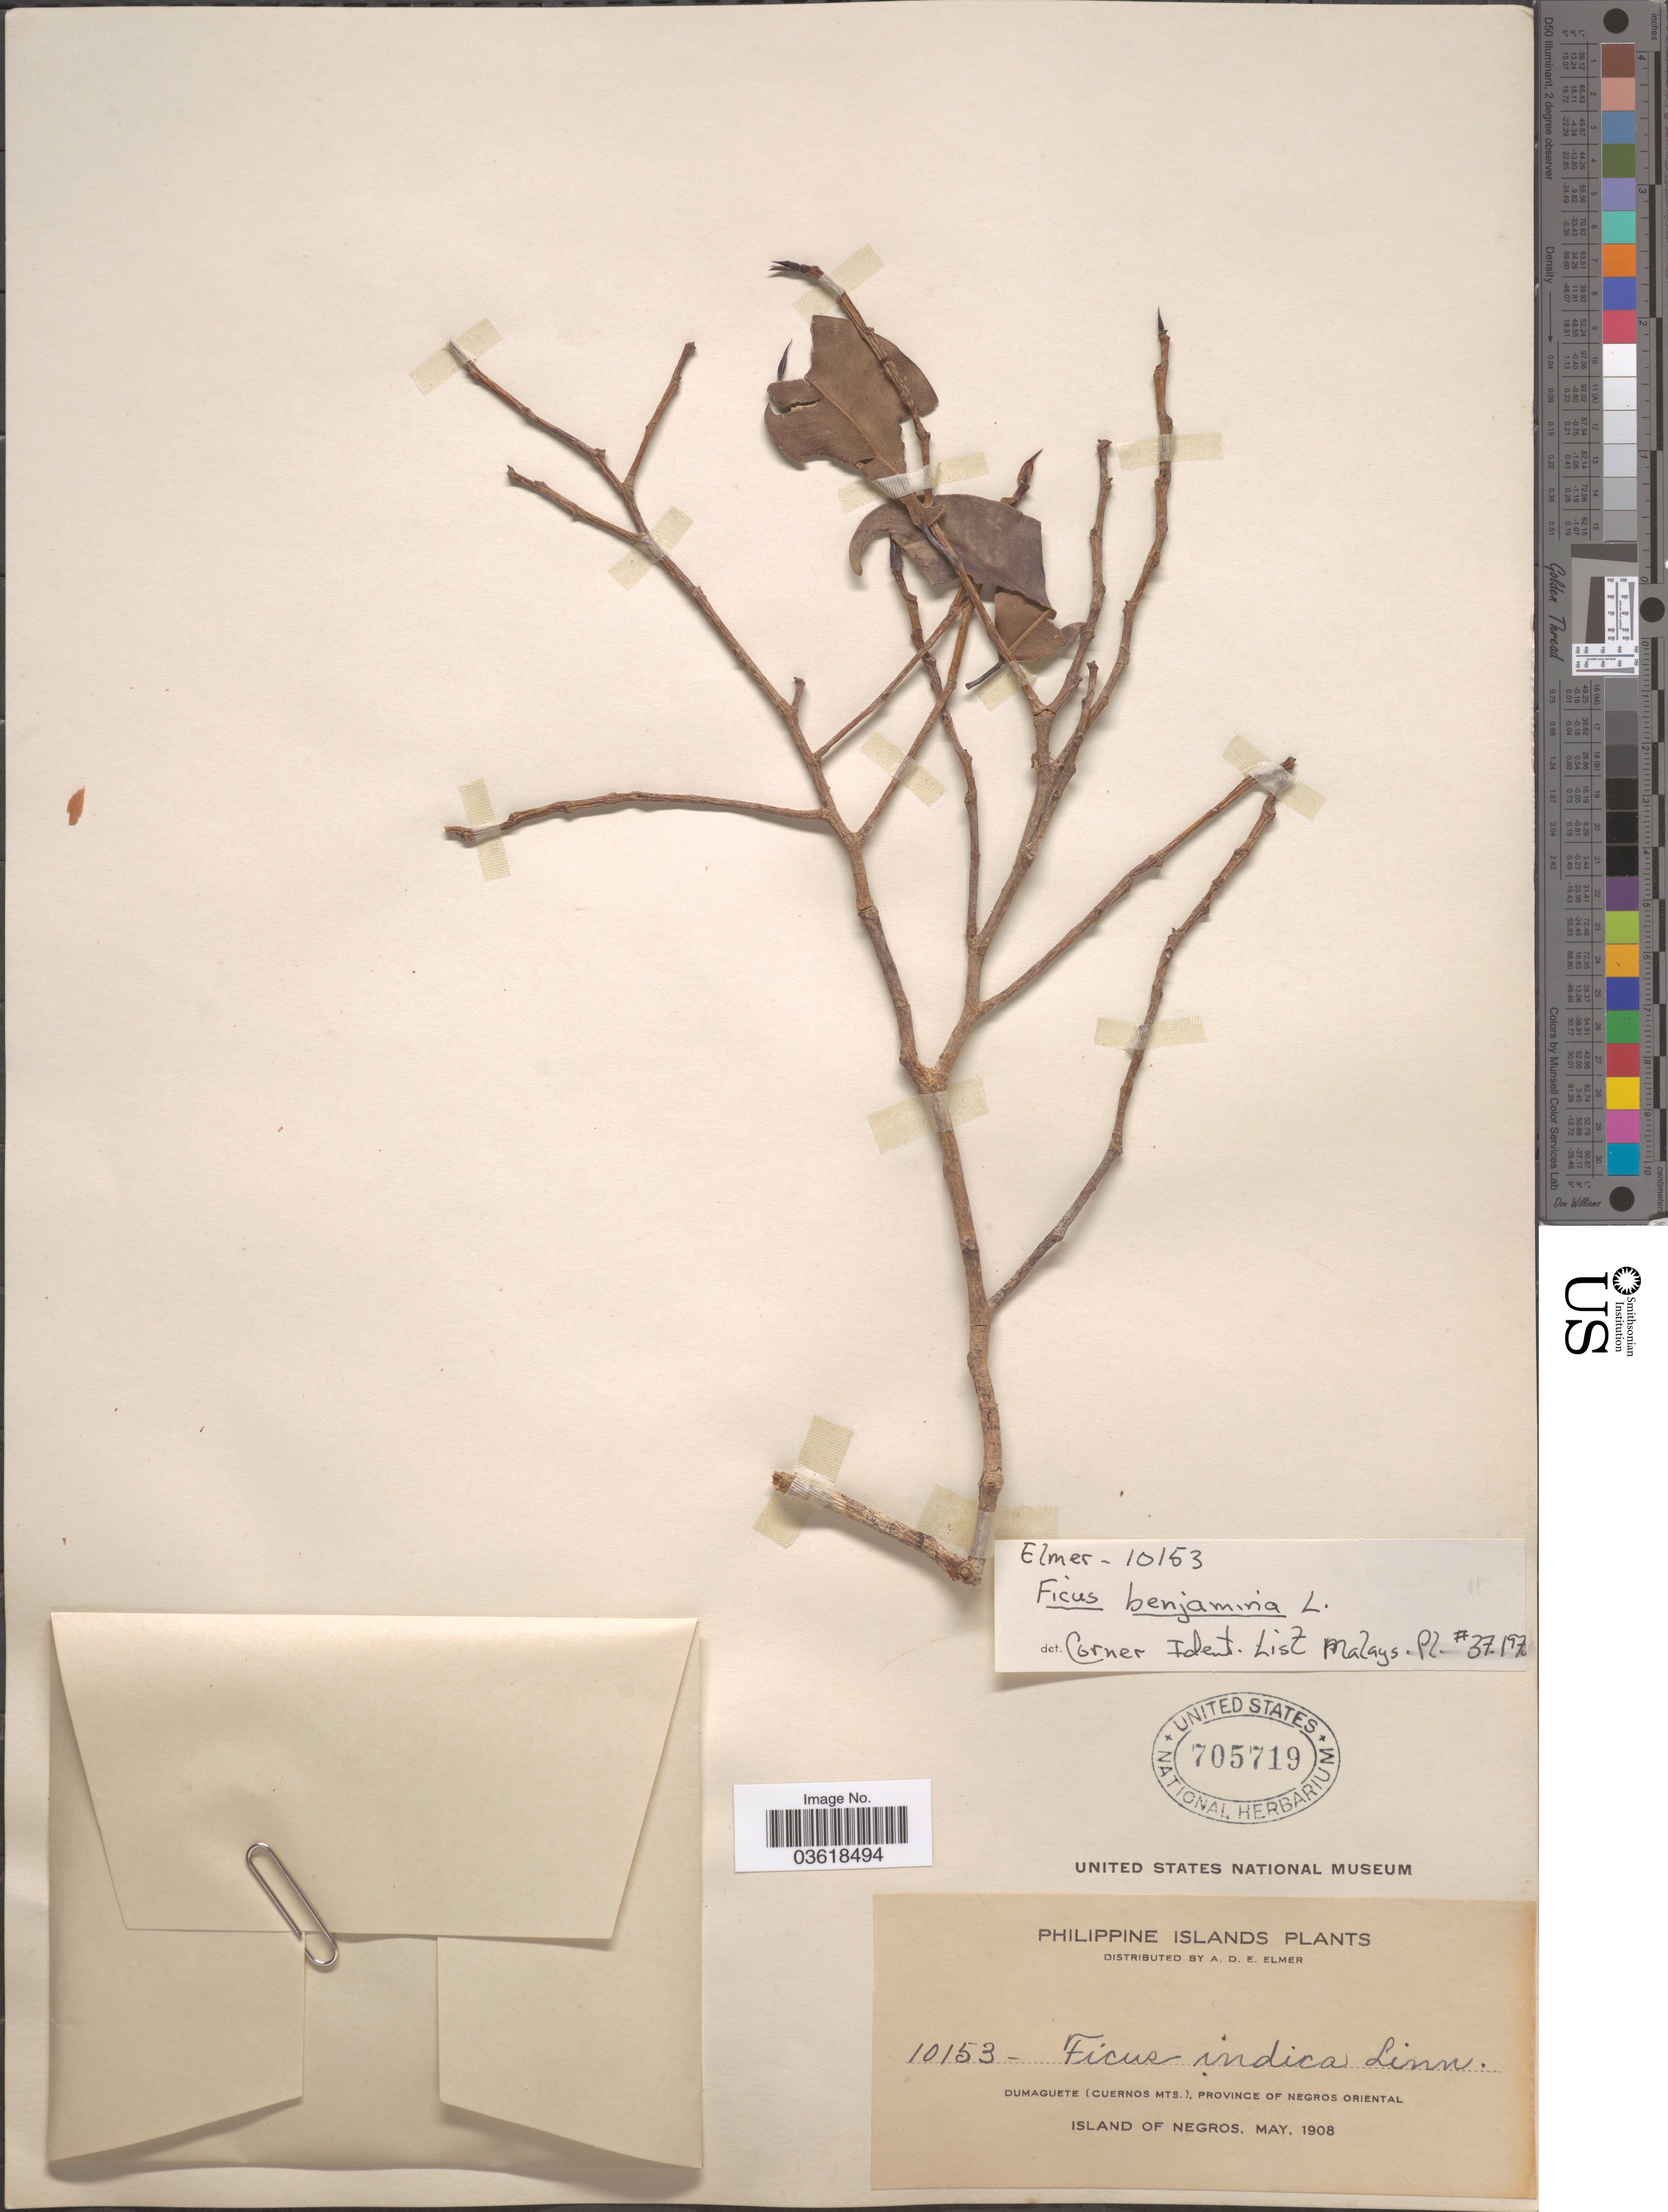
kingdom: Plantae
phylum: Tracheophyta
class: Magnoliopsida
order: Rosales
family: Moraceae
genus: Ficus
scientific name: Ficus benjamina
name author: L.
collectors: A. D. E. Elmer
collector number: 10153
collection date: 1908-05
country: Philippines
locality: Philippine Islands. Dumaguete (Cuernos Mts.), Province of Negros Oriental. Island of Negros.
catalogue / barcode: US 705719